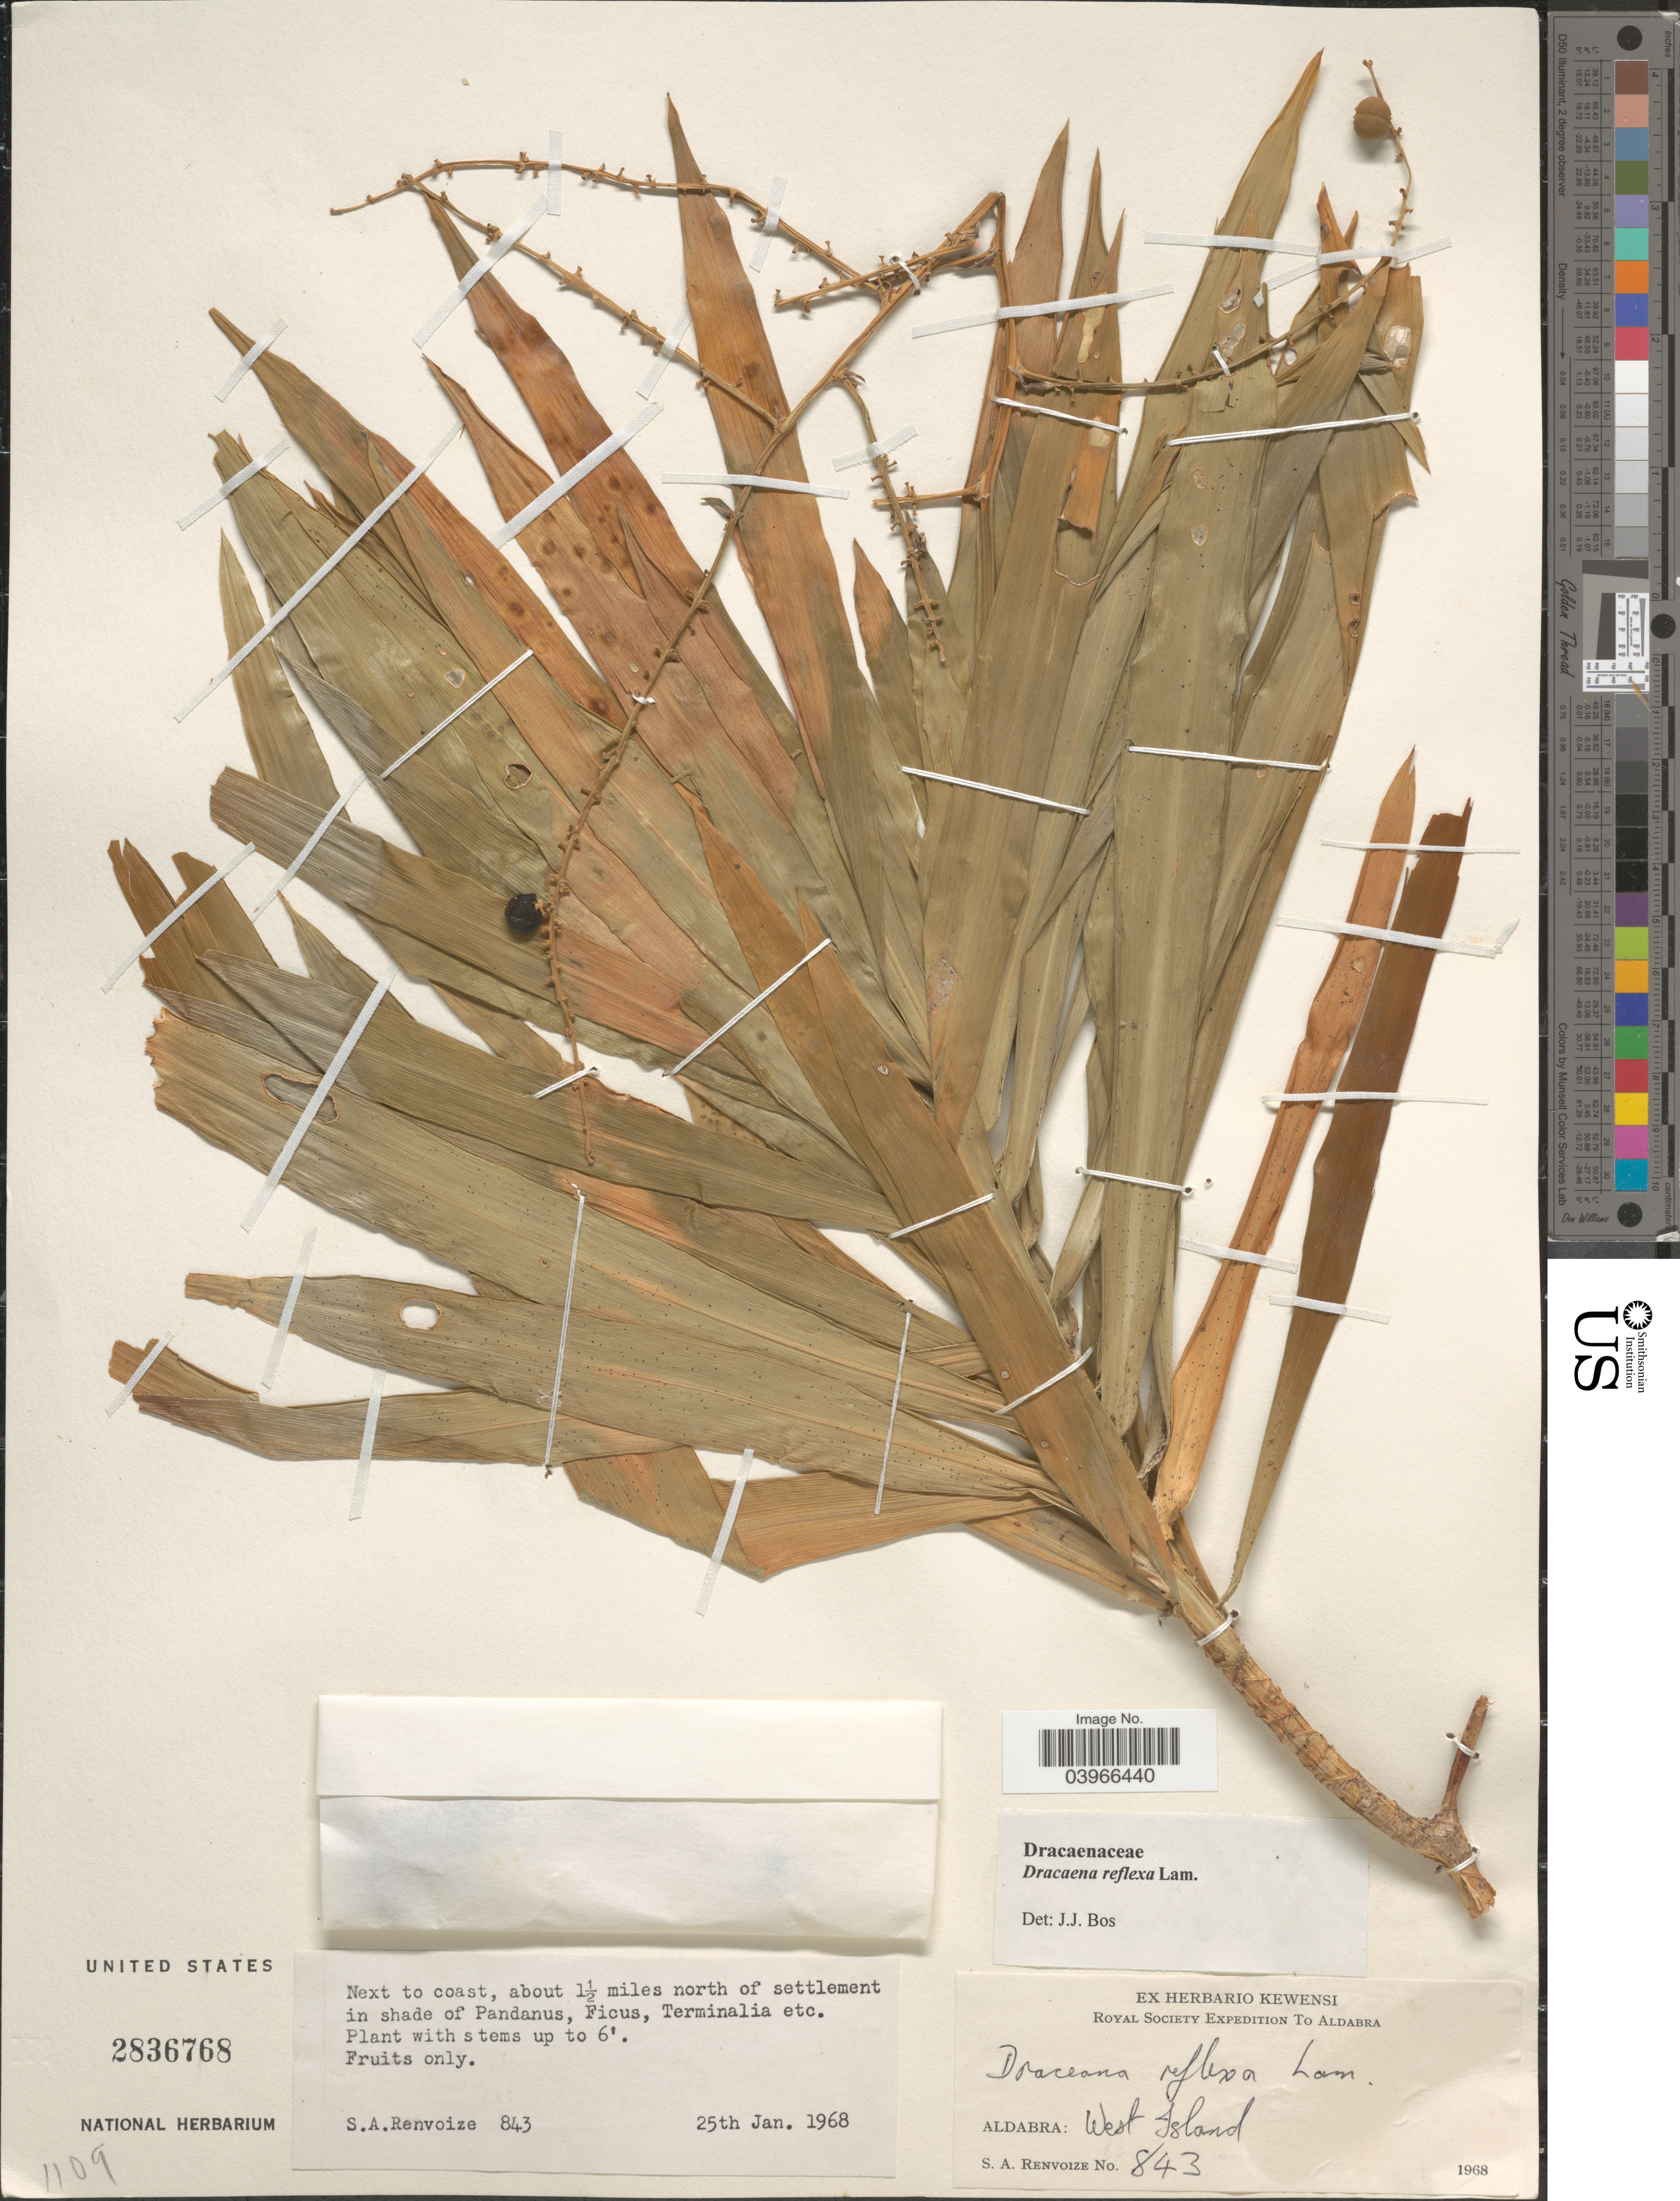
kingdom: Plantae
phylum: Tracheophyta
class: Liliopsida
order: Asparagales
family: Asparagaceae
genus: Dracaena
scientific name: Dracaena reflexa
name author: Lam.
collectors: S. A. Renvoize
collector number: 843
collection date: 1968-01-25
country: Seychelles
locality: Next to coast, about 1½ miles north of settlement. Aldabra. Aldabra: West Island.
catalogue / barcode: US 2836768